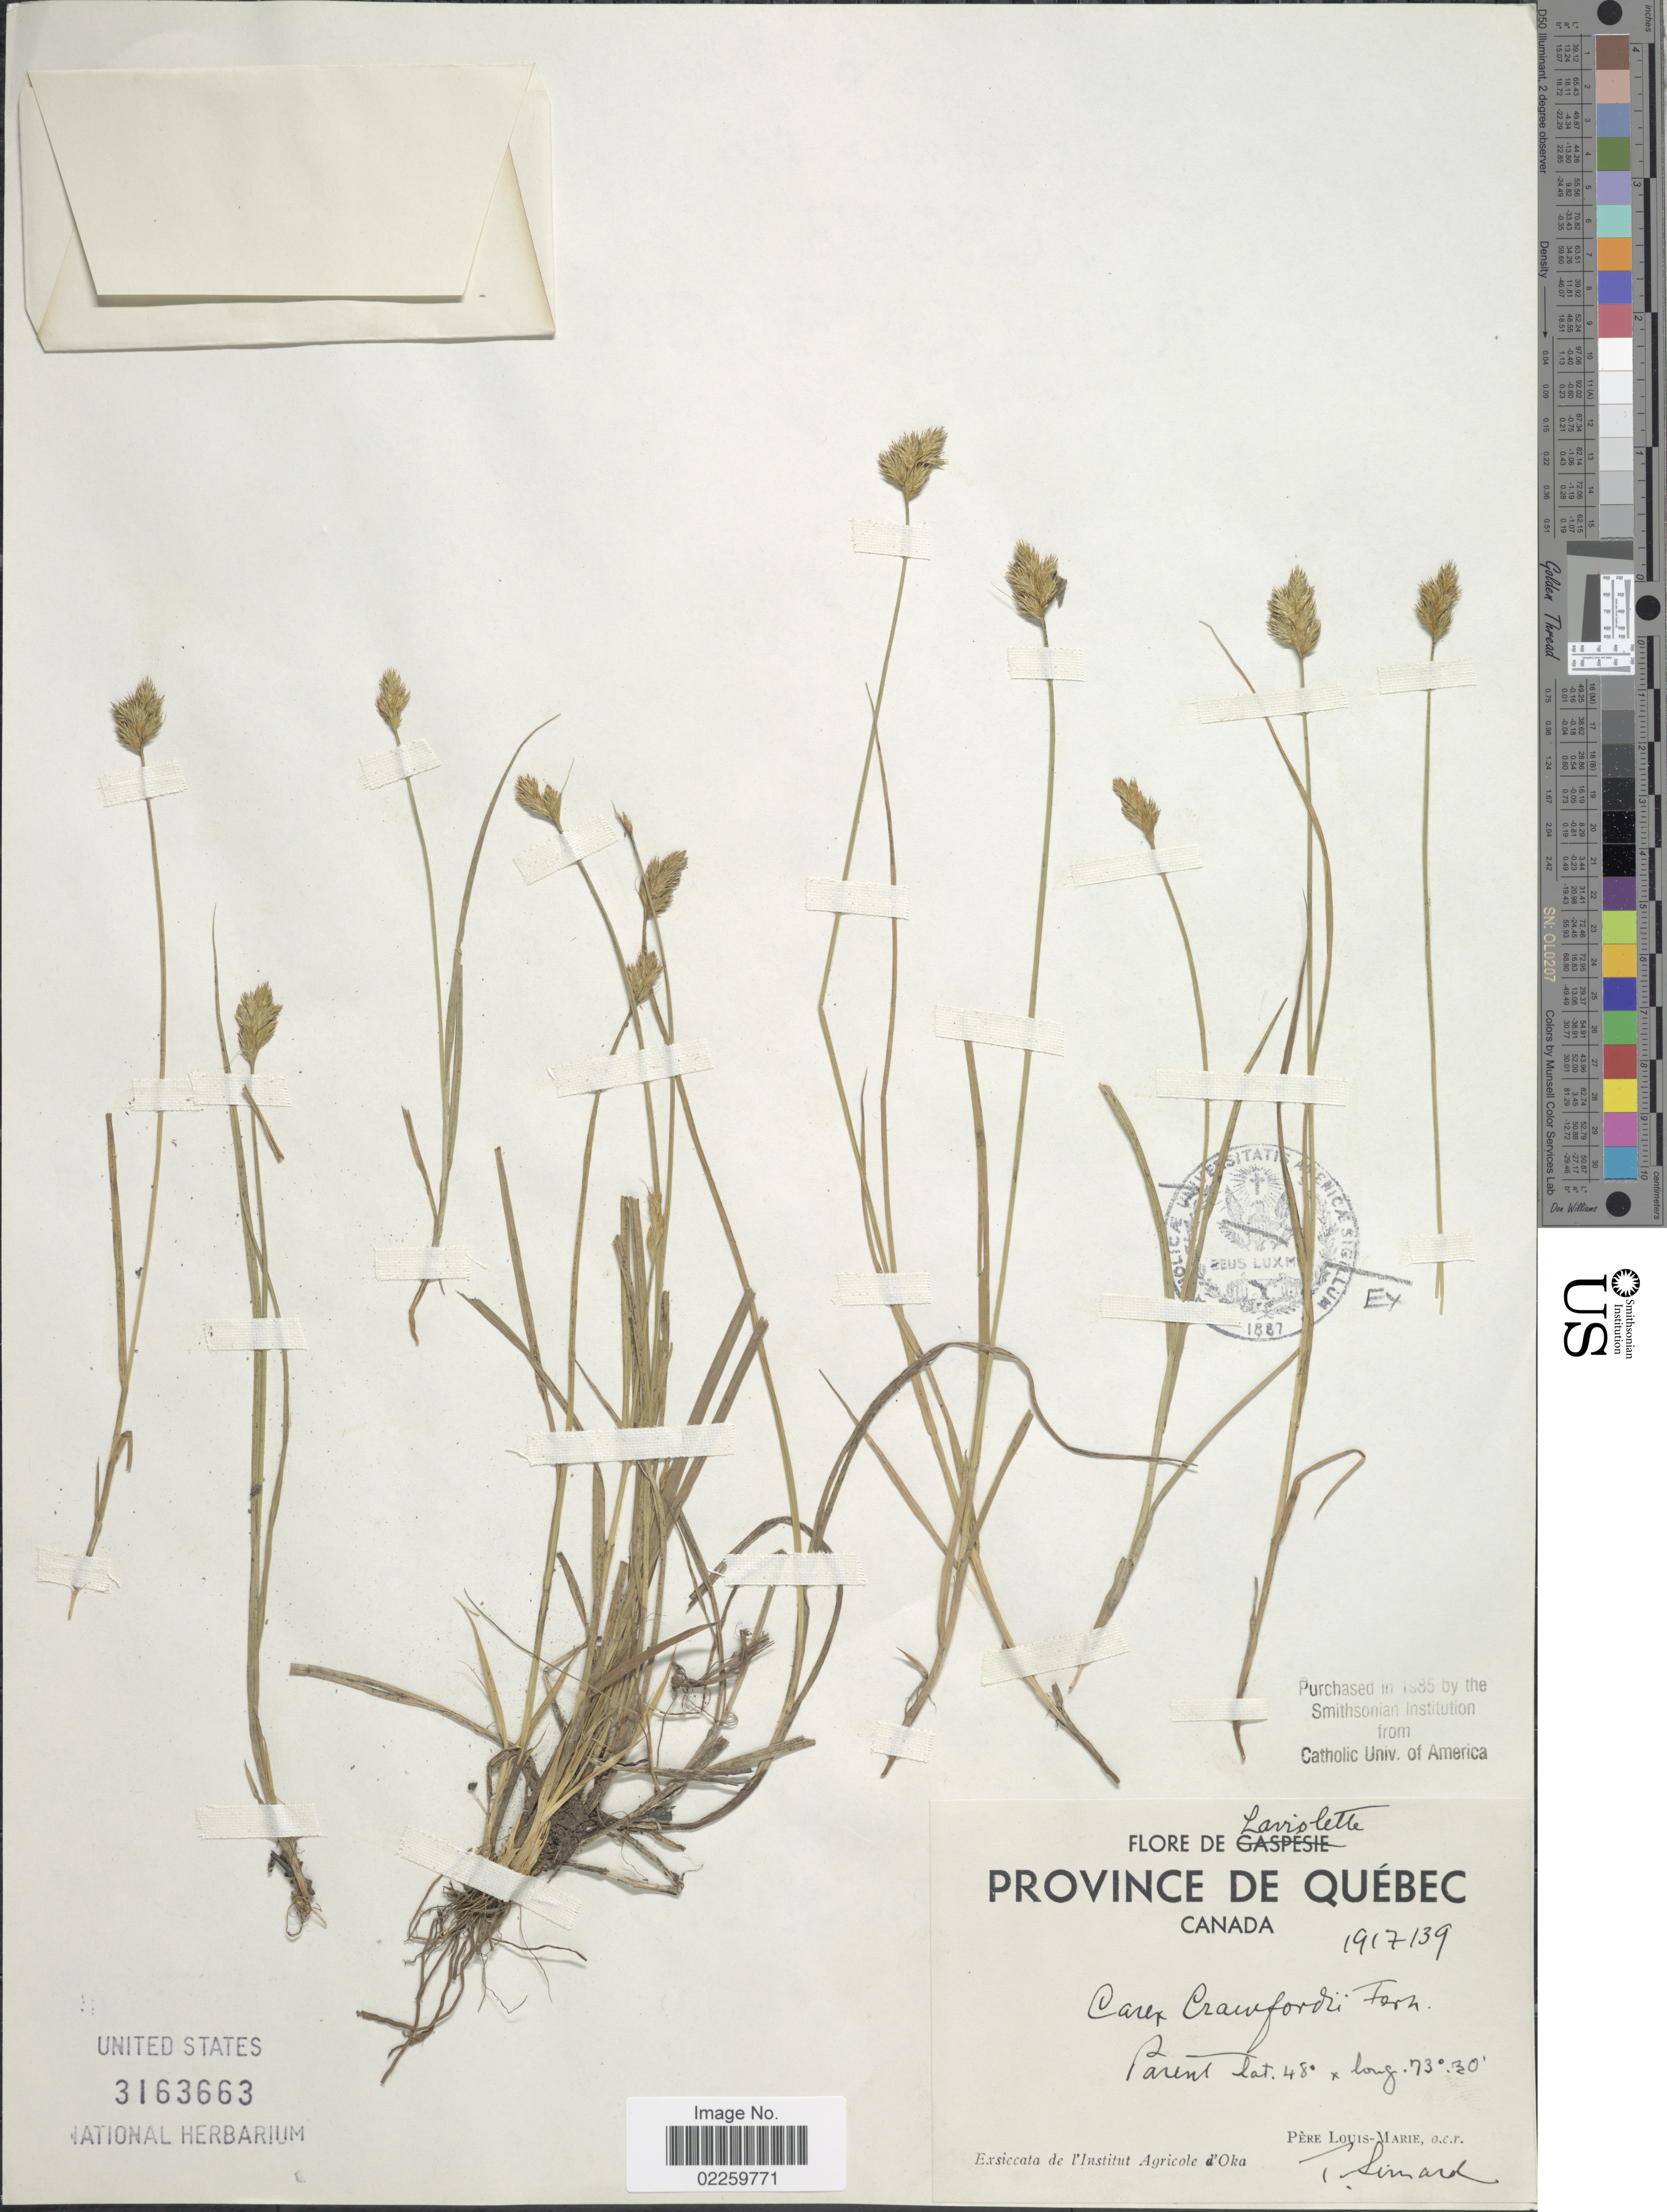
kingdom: Plantae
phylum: Tracheophyta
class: Liliopsida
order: Poales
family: Cyperaceae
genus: Carex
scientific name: Carex crawfordii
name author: Fernald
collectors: L.-M. LaLonde & T. Simard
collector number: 1917139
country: Canada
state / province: Quebec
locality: Laviolette, Parent.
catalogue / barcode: US 3163663